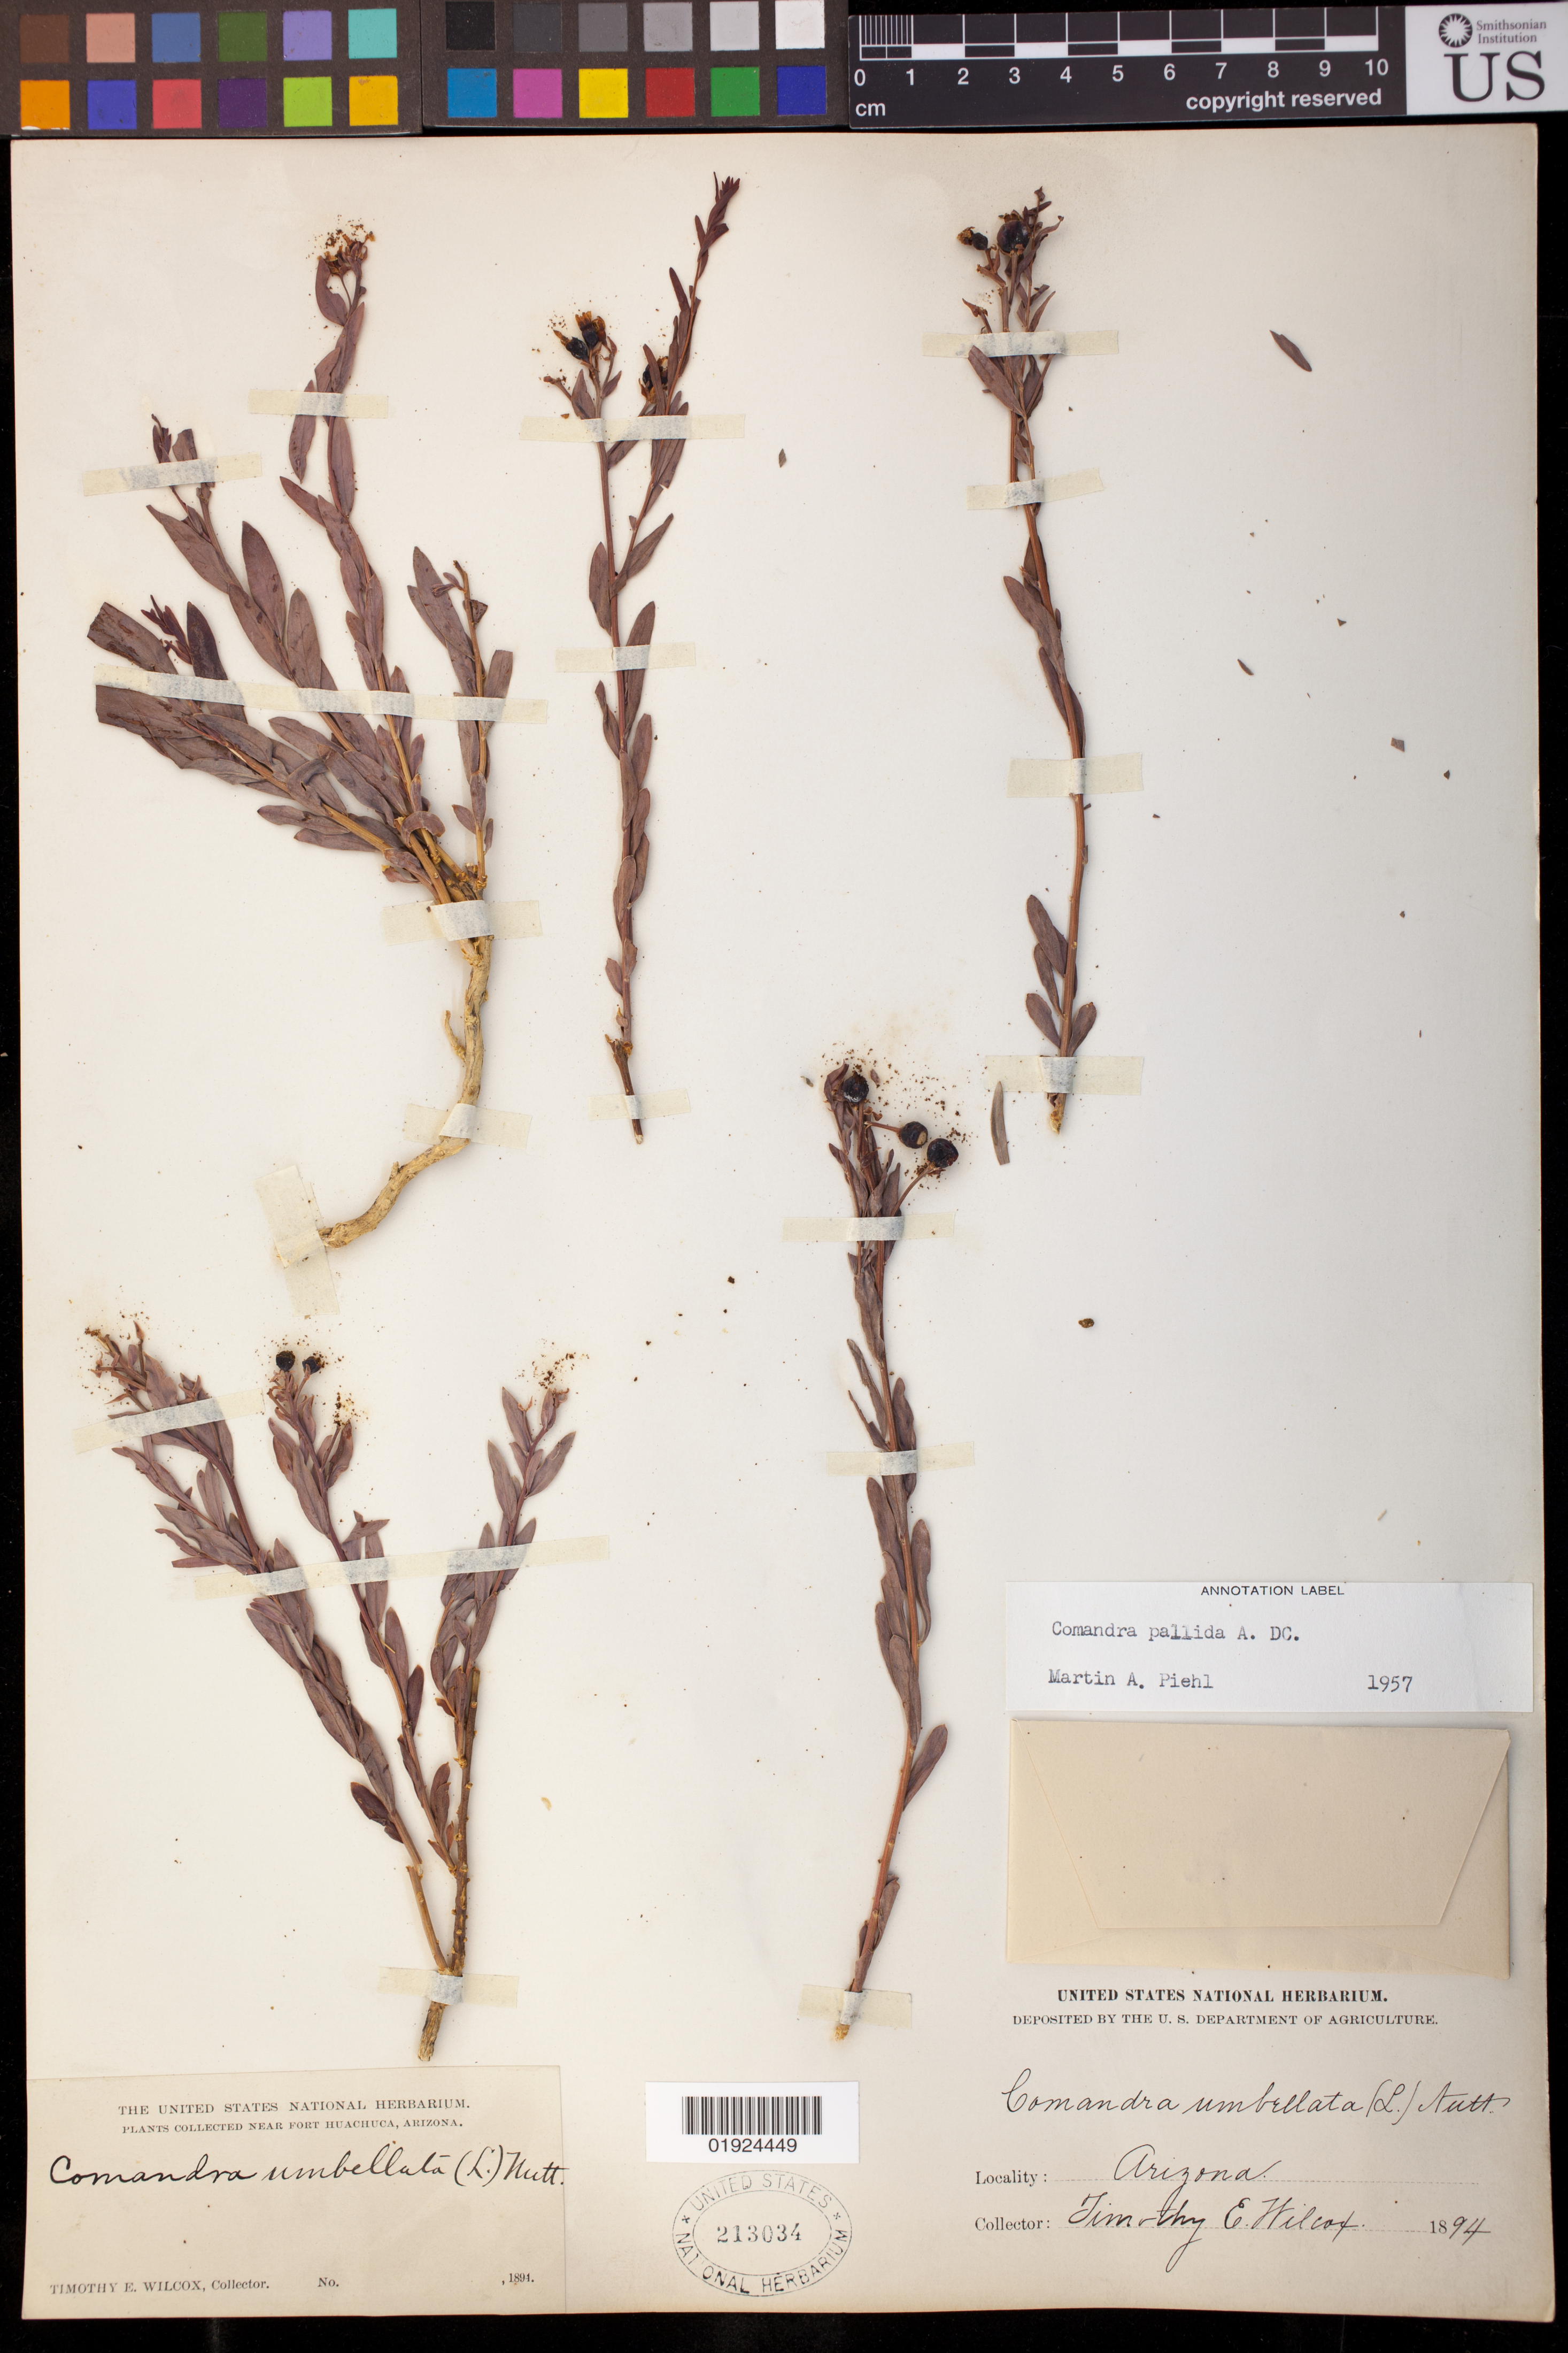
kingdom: Plantae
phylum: Tracheophyta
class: Magnoliopsida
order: Santalales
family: Comandraceae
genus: Comandra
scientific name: Comandra pallida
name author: A. DC.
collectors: T. E. Wilcox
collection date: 1894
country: United States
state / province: Arizona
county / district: Cochise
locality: Near Fort Huachuca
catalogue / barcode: US 213034